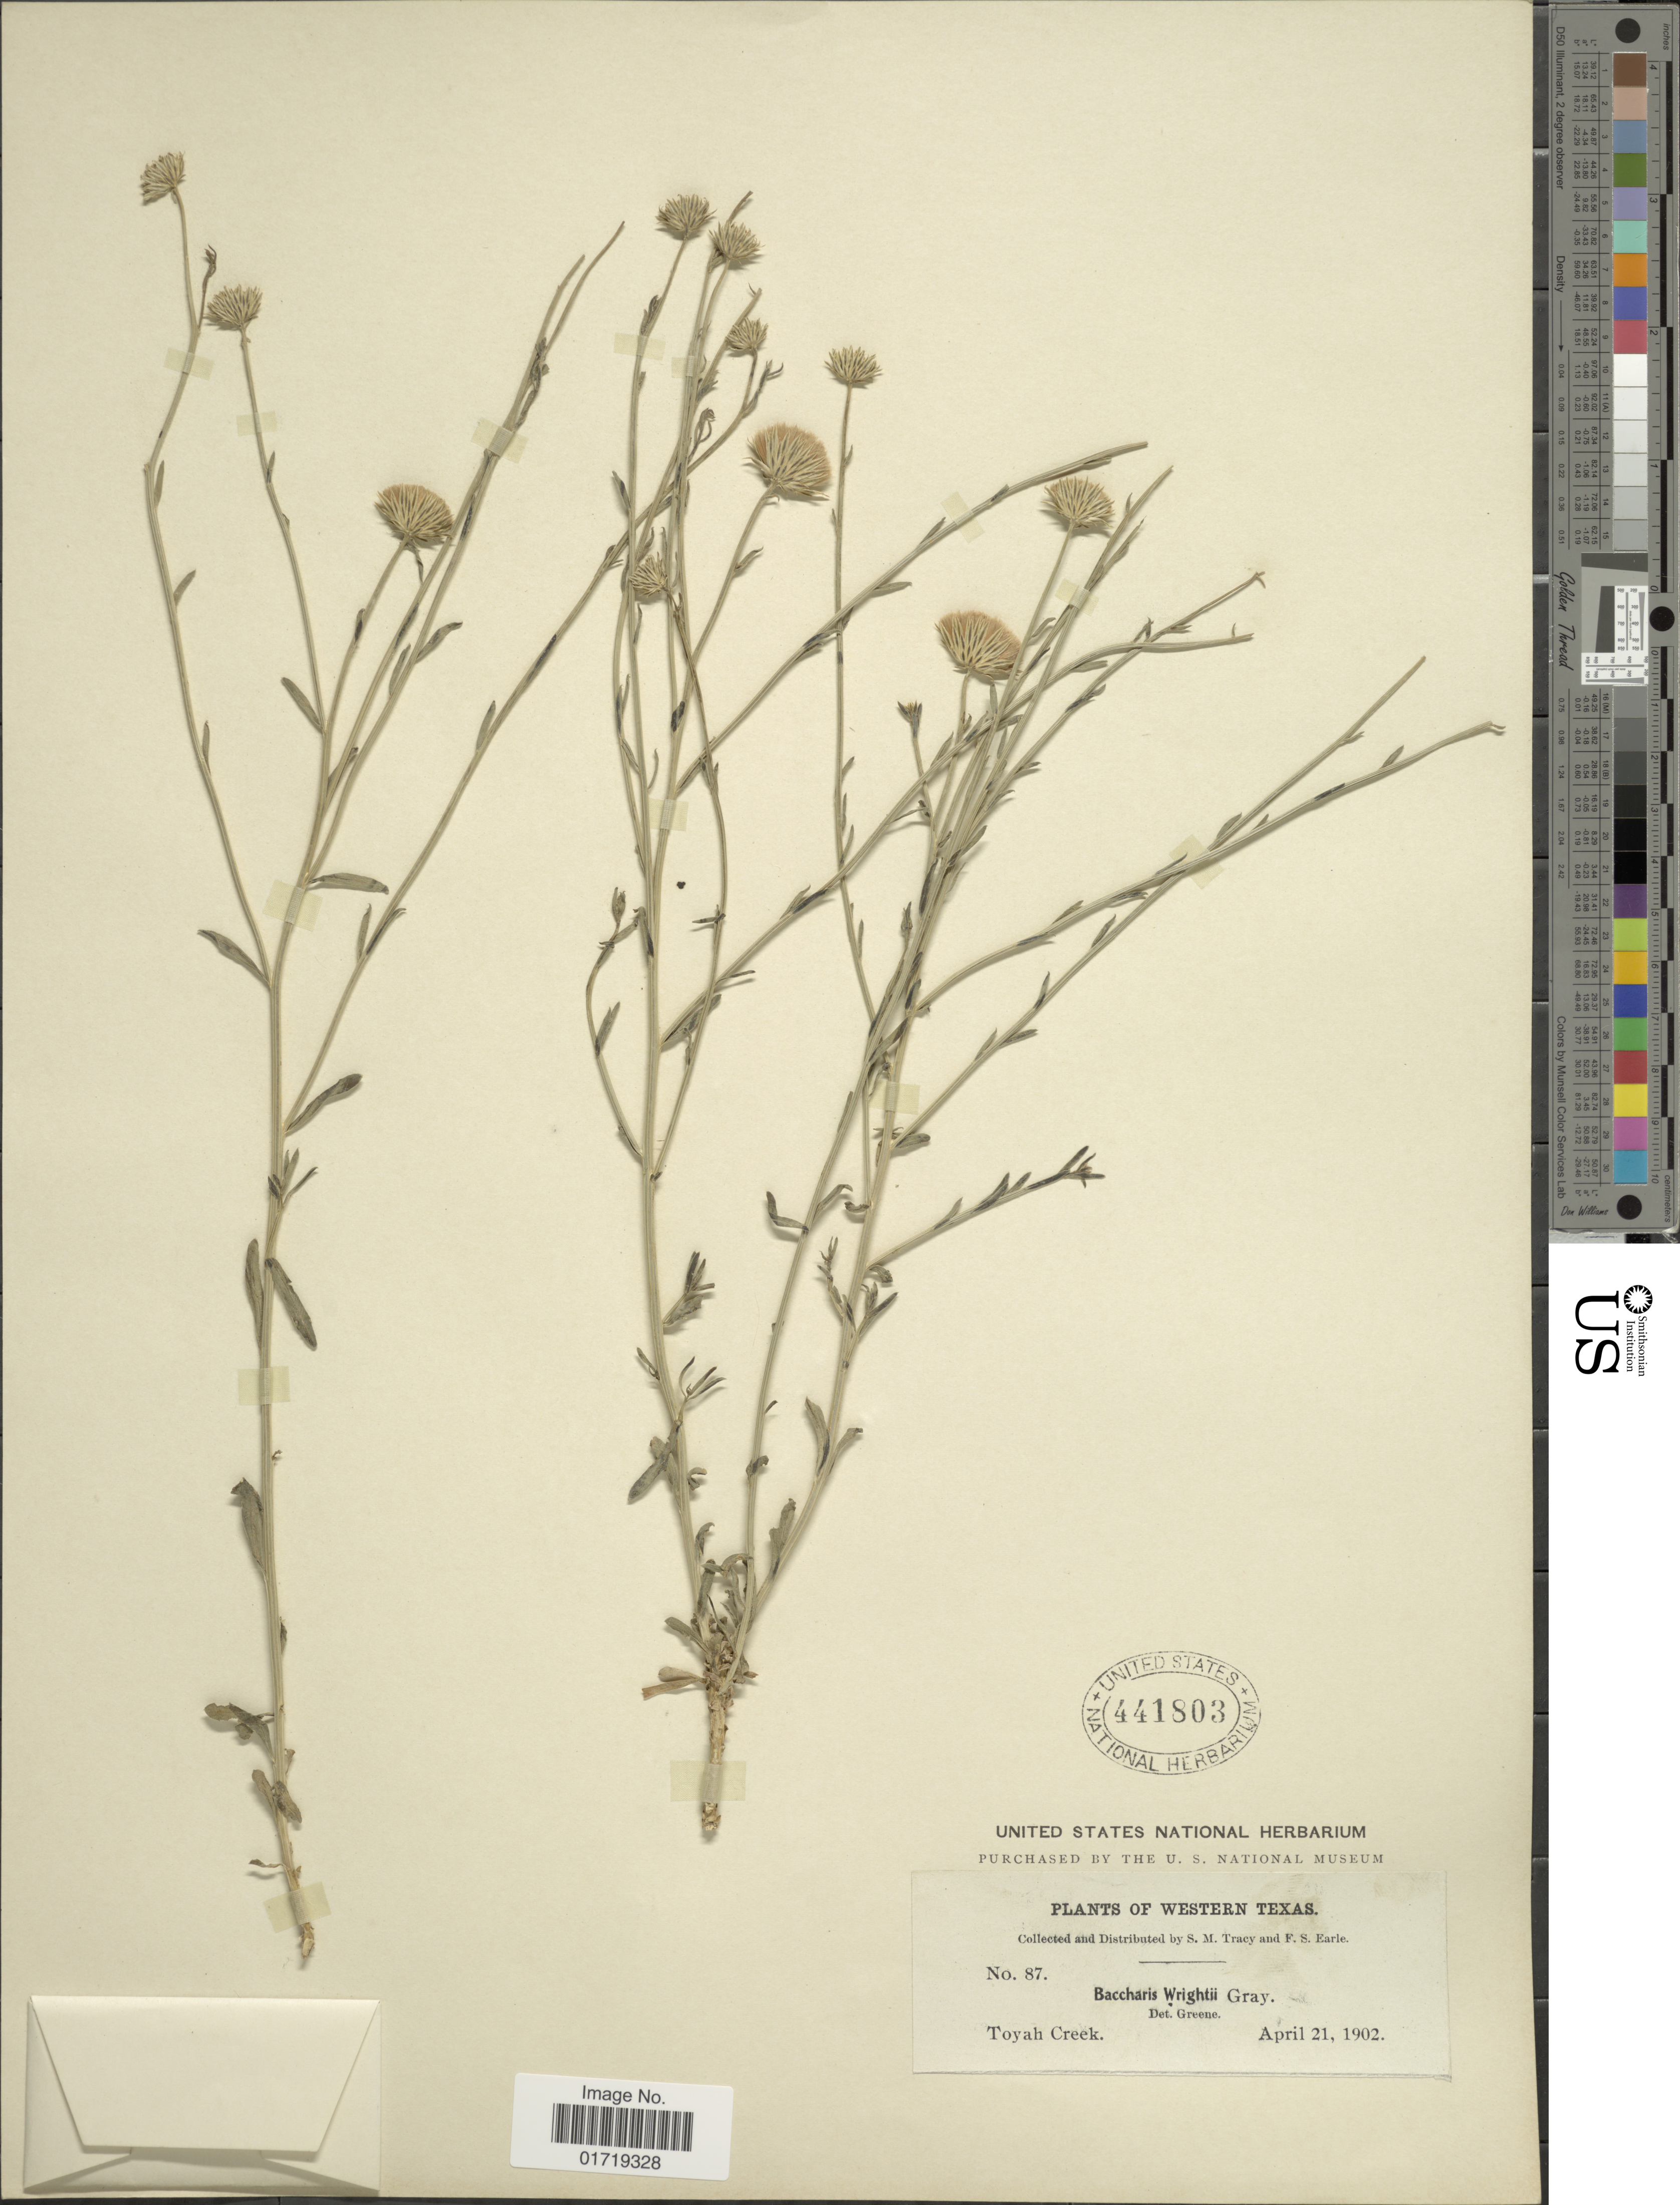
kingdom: Plantae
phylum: Tracheophyta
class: Magnoliopsida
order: Asterales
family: Asteraceae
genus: Baccharis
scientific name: Baccharis wrightii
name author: A. Gray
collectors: S. M. Tracy & F. S. Earle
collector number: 87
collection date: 1902-04-21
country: United States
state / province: Texas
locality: Western Texas, Toyah Creek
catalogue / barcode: US 441803